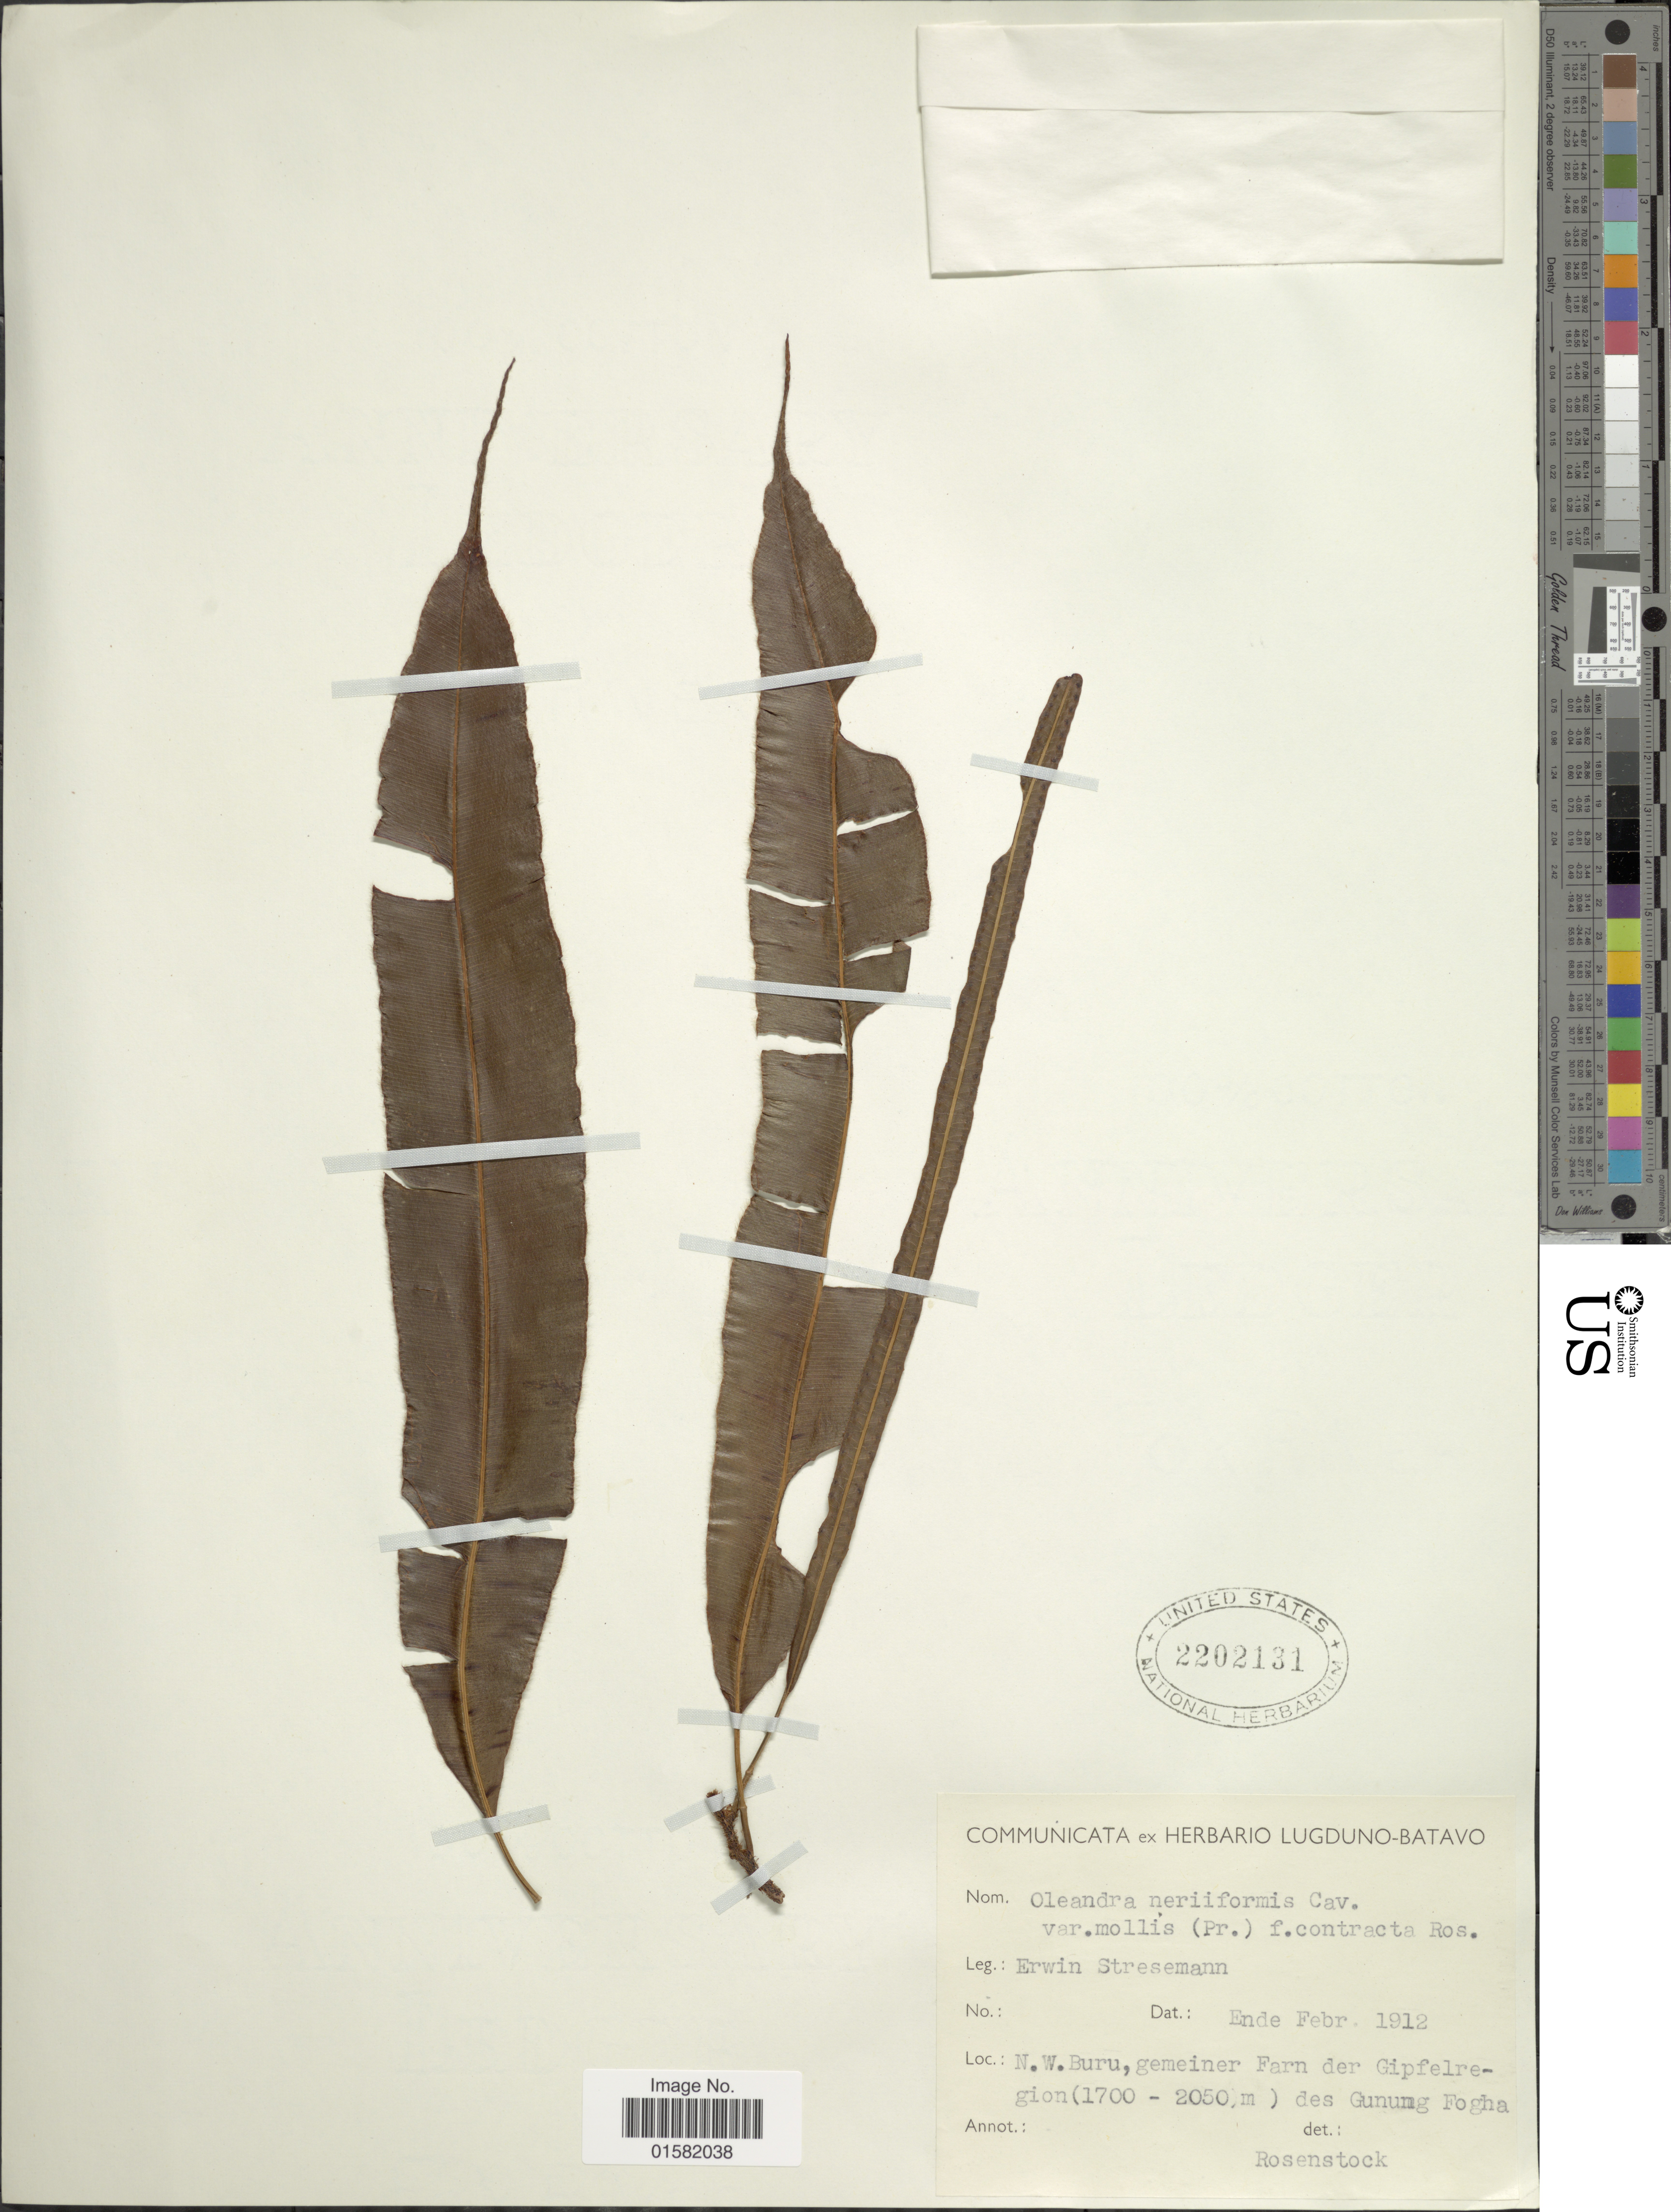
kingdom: Plantae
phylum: Tracheophyta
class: Polypodiopsida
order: Polypodiales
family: Oleandraceae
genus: Oleandra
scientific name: Oleandra neriiformis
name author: Cav.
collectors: E. Stresemann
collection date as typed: Ende Febr. 1912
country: Indonesia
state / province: Maluku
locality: N.W. Buru, gemeiner Farn der Gipfelregion des Gunung Fogha.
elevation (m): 1700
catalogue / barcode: US 2202131